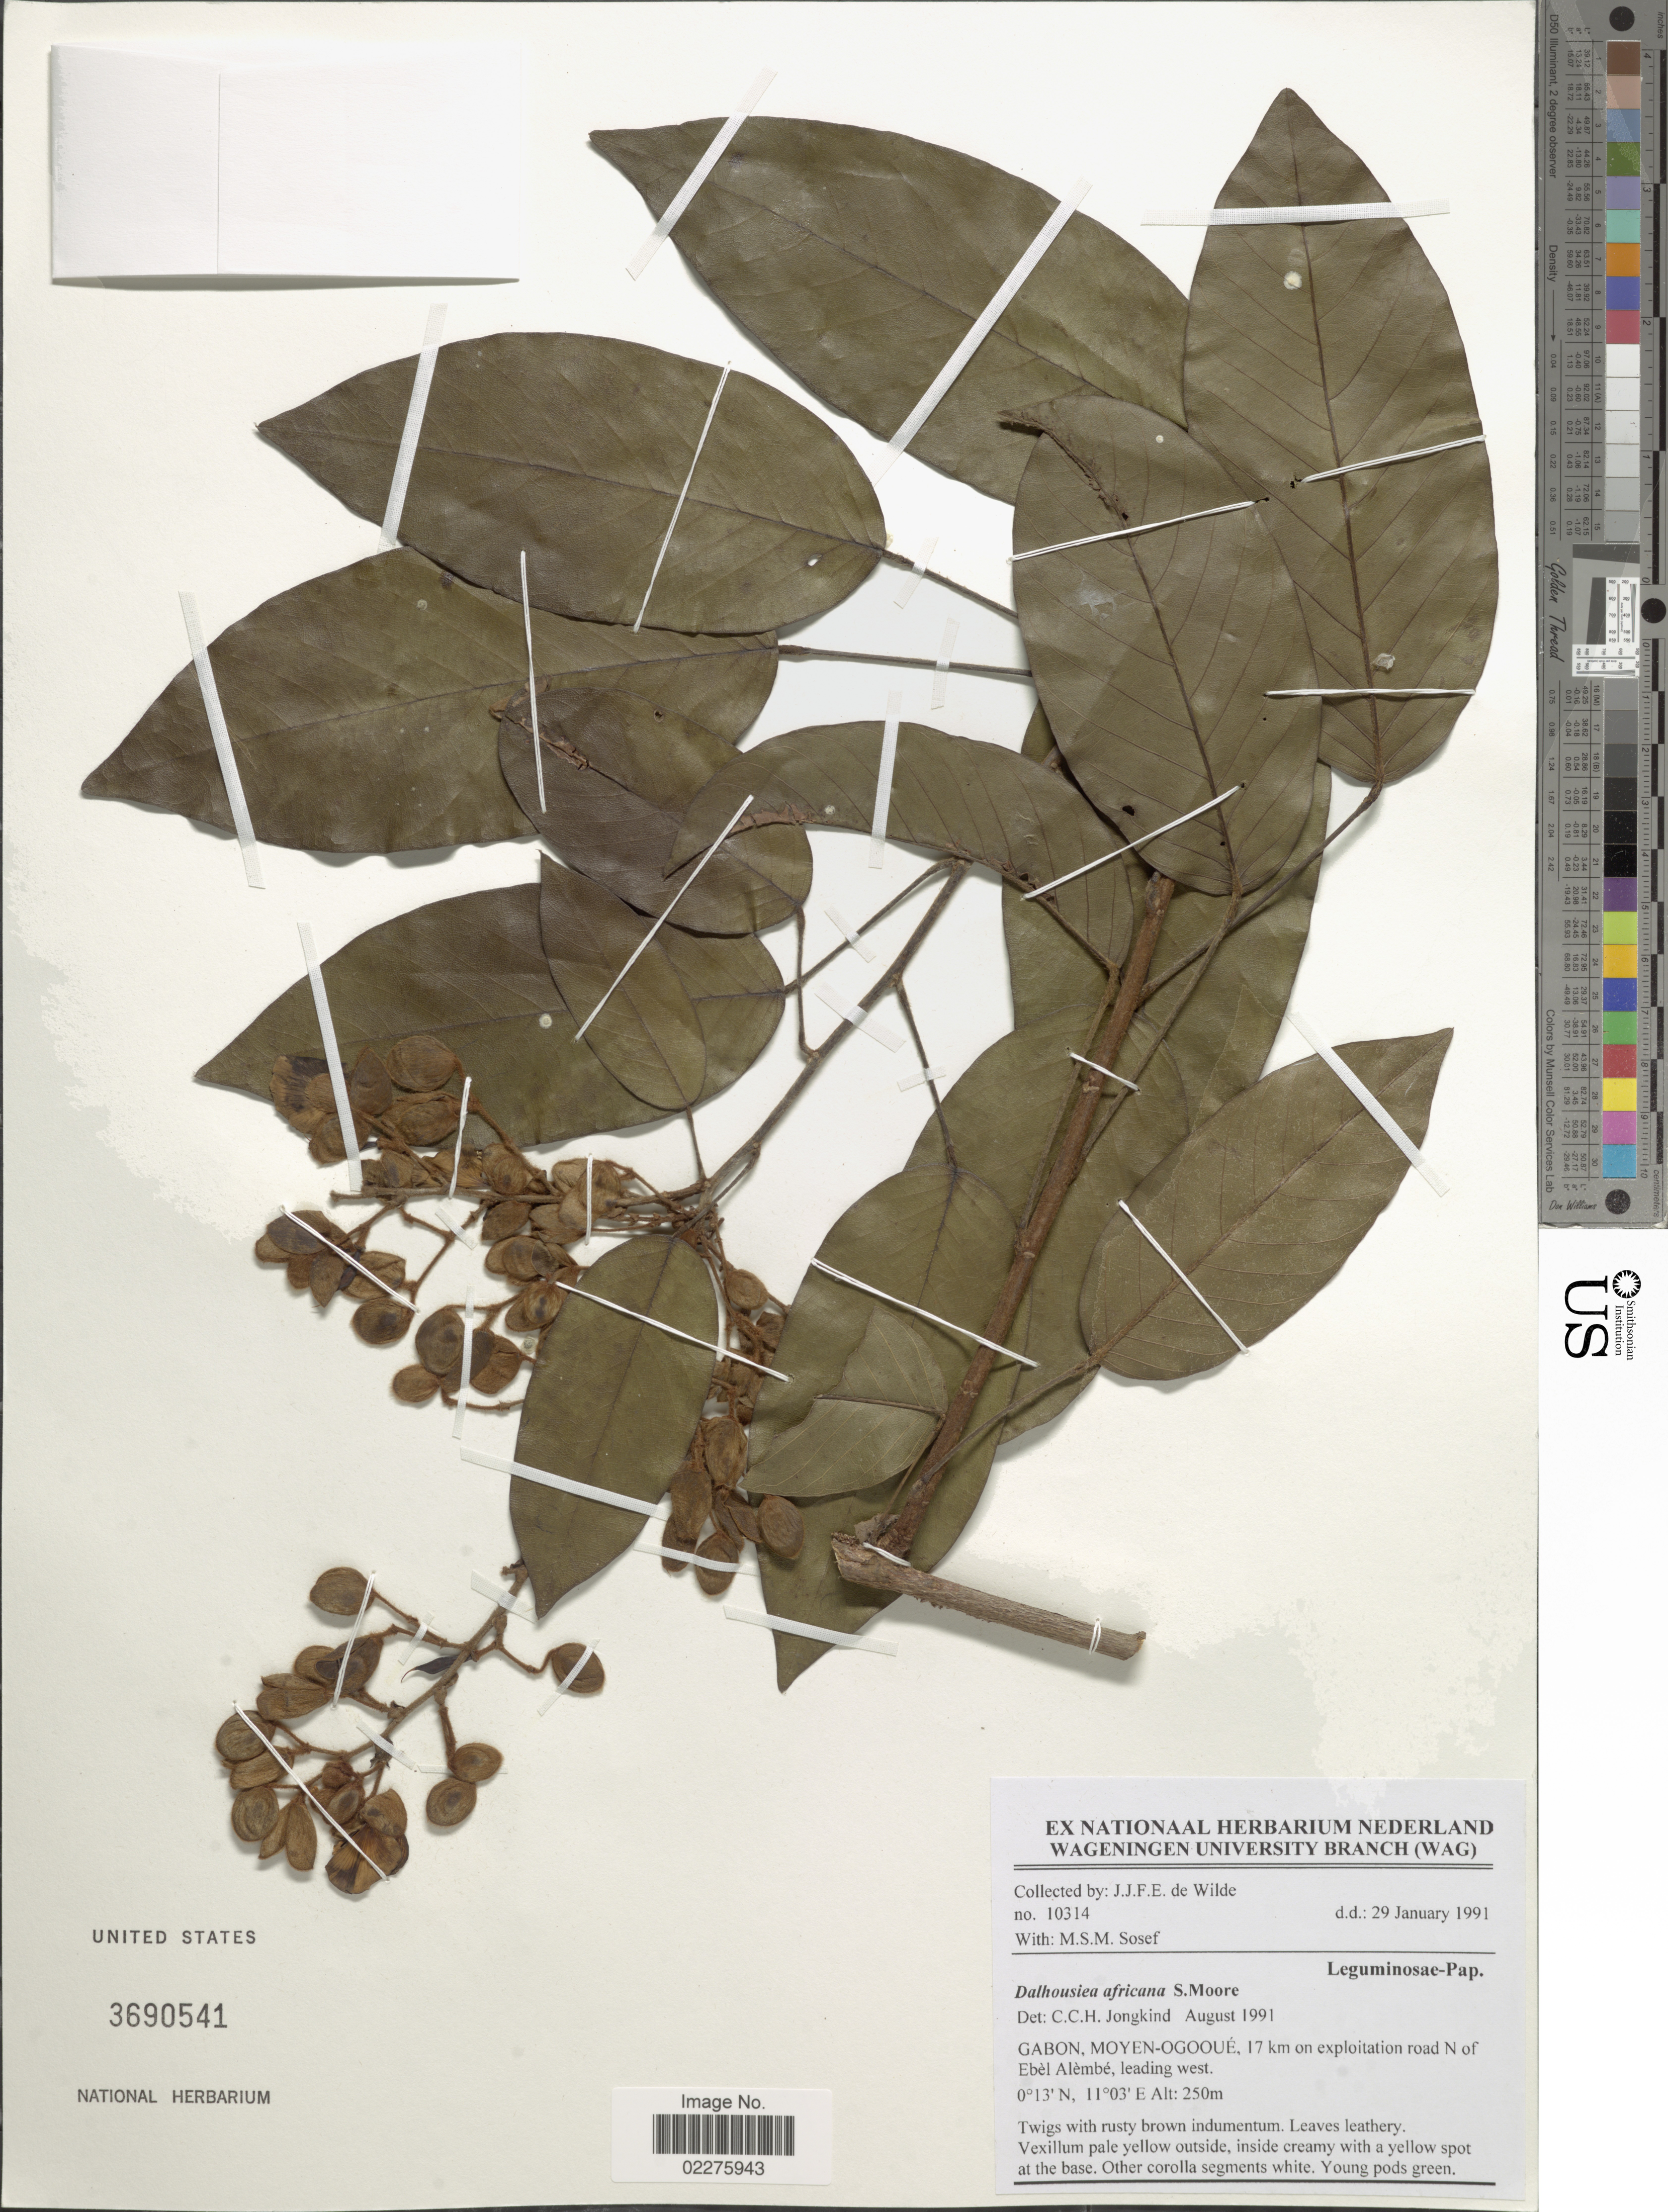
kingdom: Plantae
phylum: Tracheophyta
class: Magnoliopsida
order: Fabales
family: Fabaceae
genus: Dalhousiea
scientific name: Dalhousiea africana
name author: S. Moore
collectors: J.J. de Wilde & M. Sosef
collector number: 10314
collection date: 1991-01-29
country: Gabon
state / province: Moyen-Ogooue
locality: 17 km on exploitation road N of Ebel Alembe, leading west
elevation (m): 250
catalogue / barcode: US 3690541